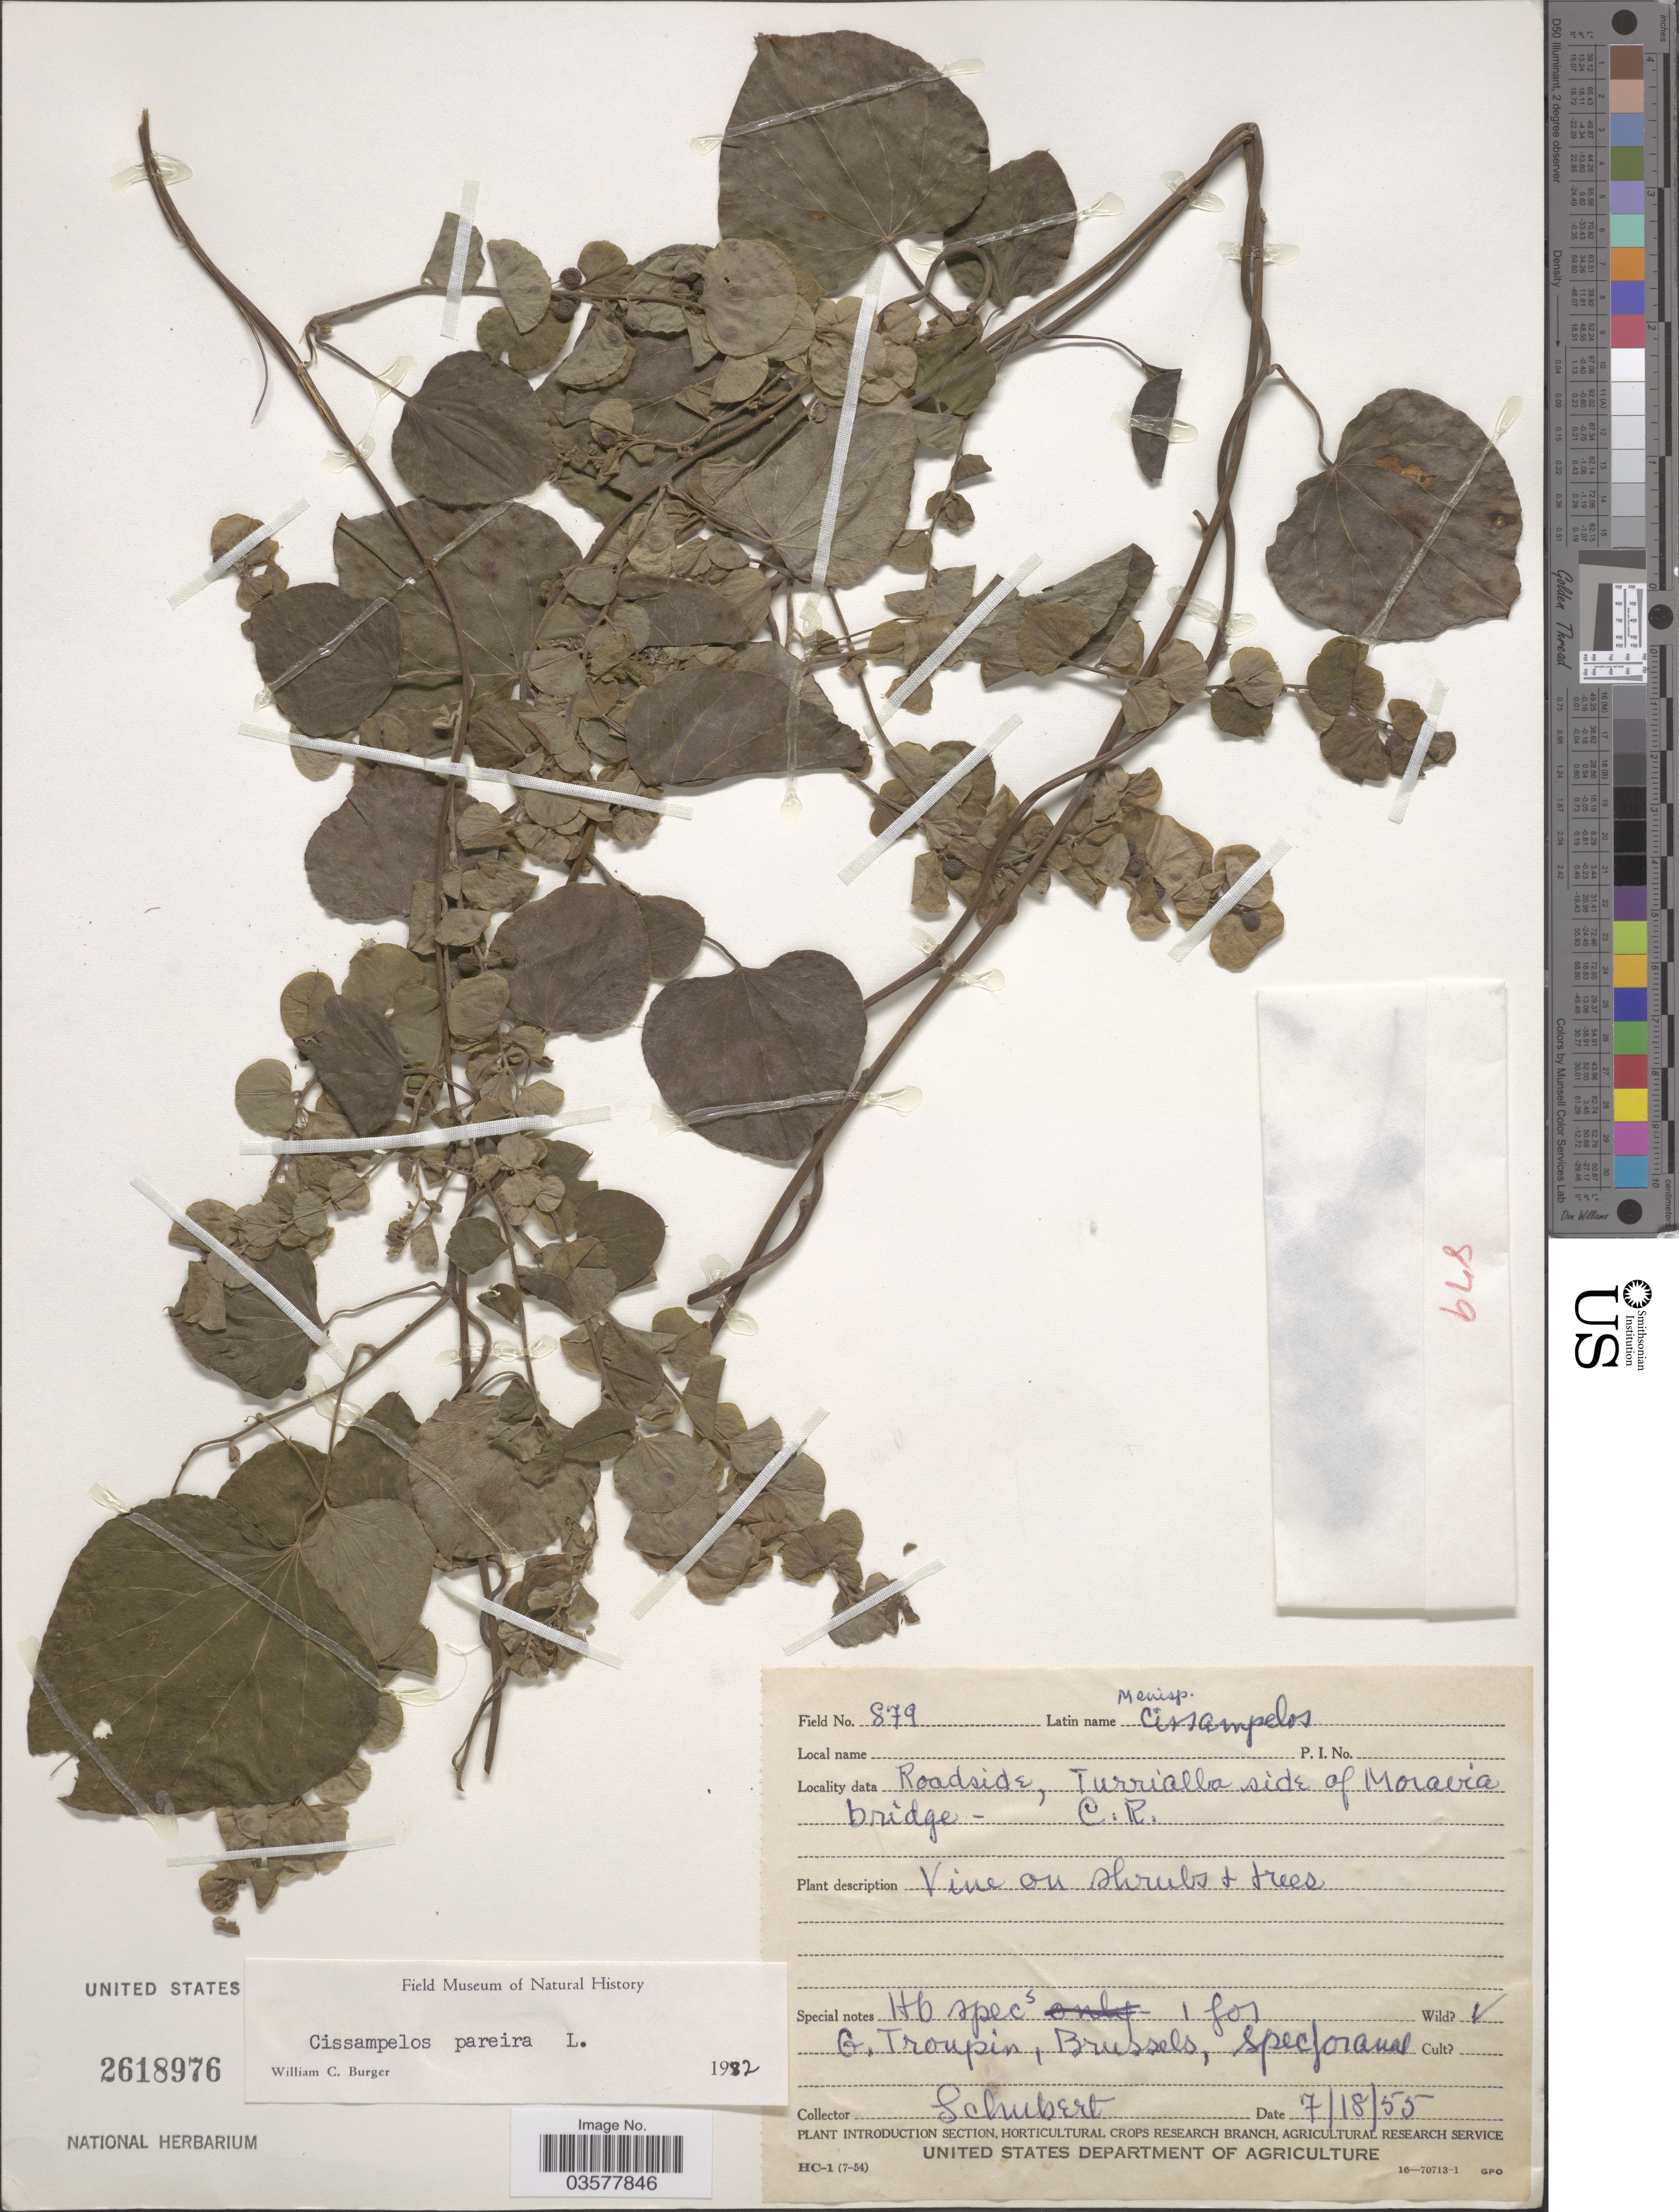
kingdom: Plantae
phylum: Tracheophyta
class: Magnoliopsida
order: Ranunculales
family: Menispermaceae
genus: Cissampelos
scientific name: Cissampelos pareira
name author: L.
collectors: -. Schubert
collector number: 879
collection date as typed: Transcribed d/m/y: 18/7/55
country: Costa Rica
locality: Roadside, Turrialla side of Moravia bridge- C.R.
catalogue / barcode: US 2618976